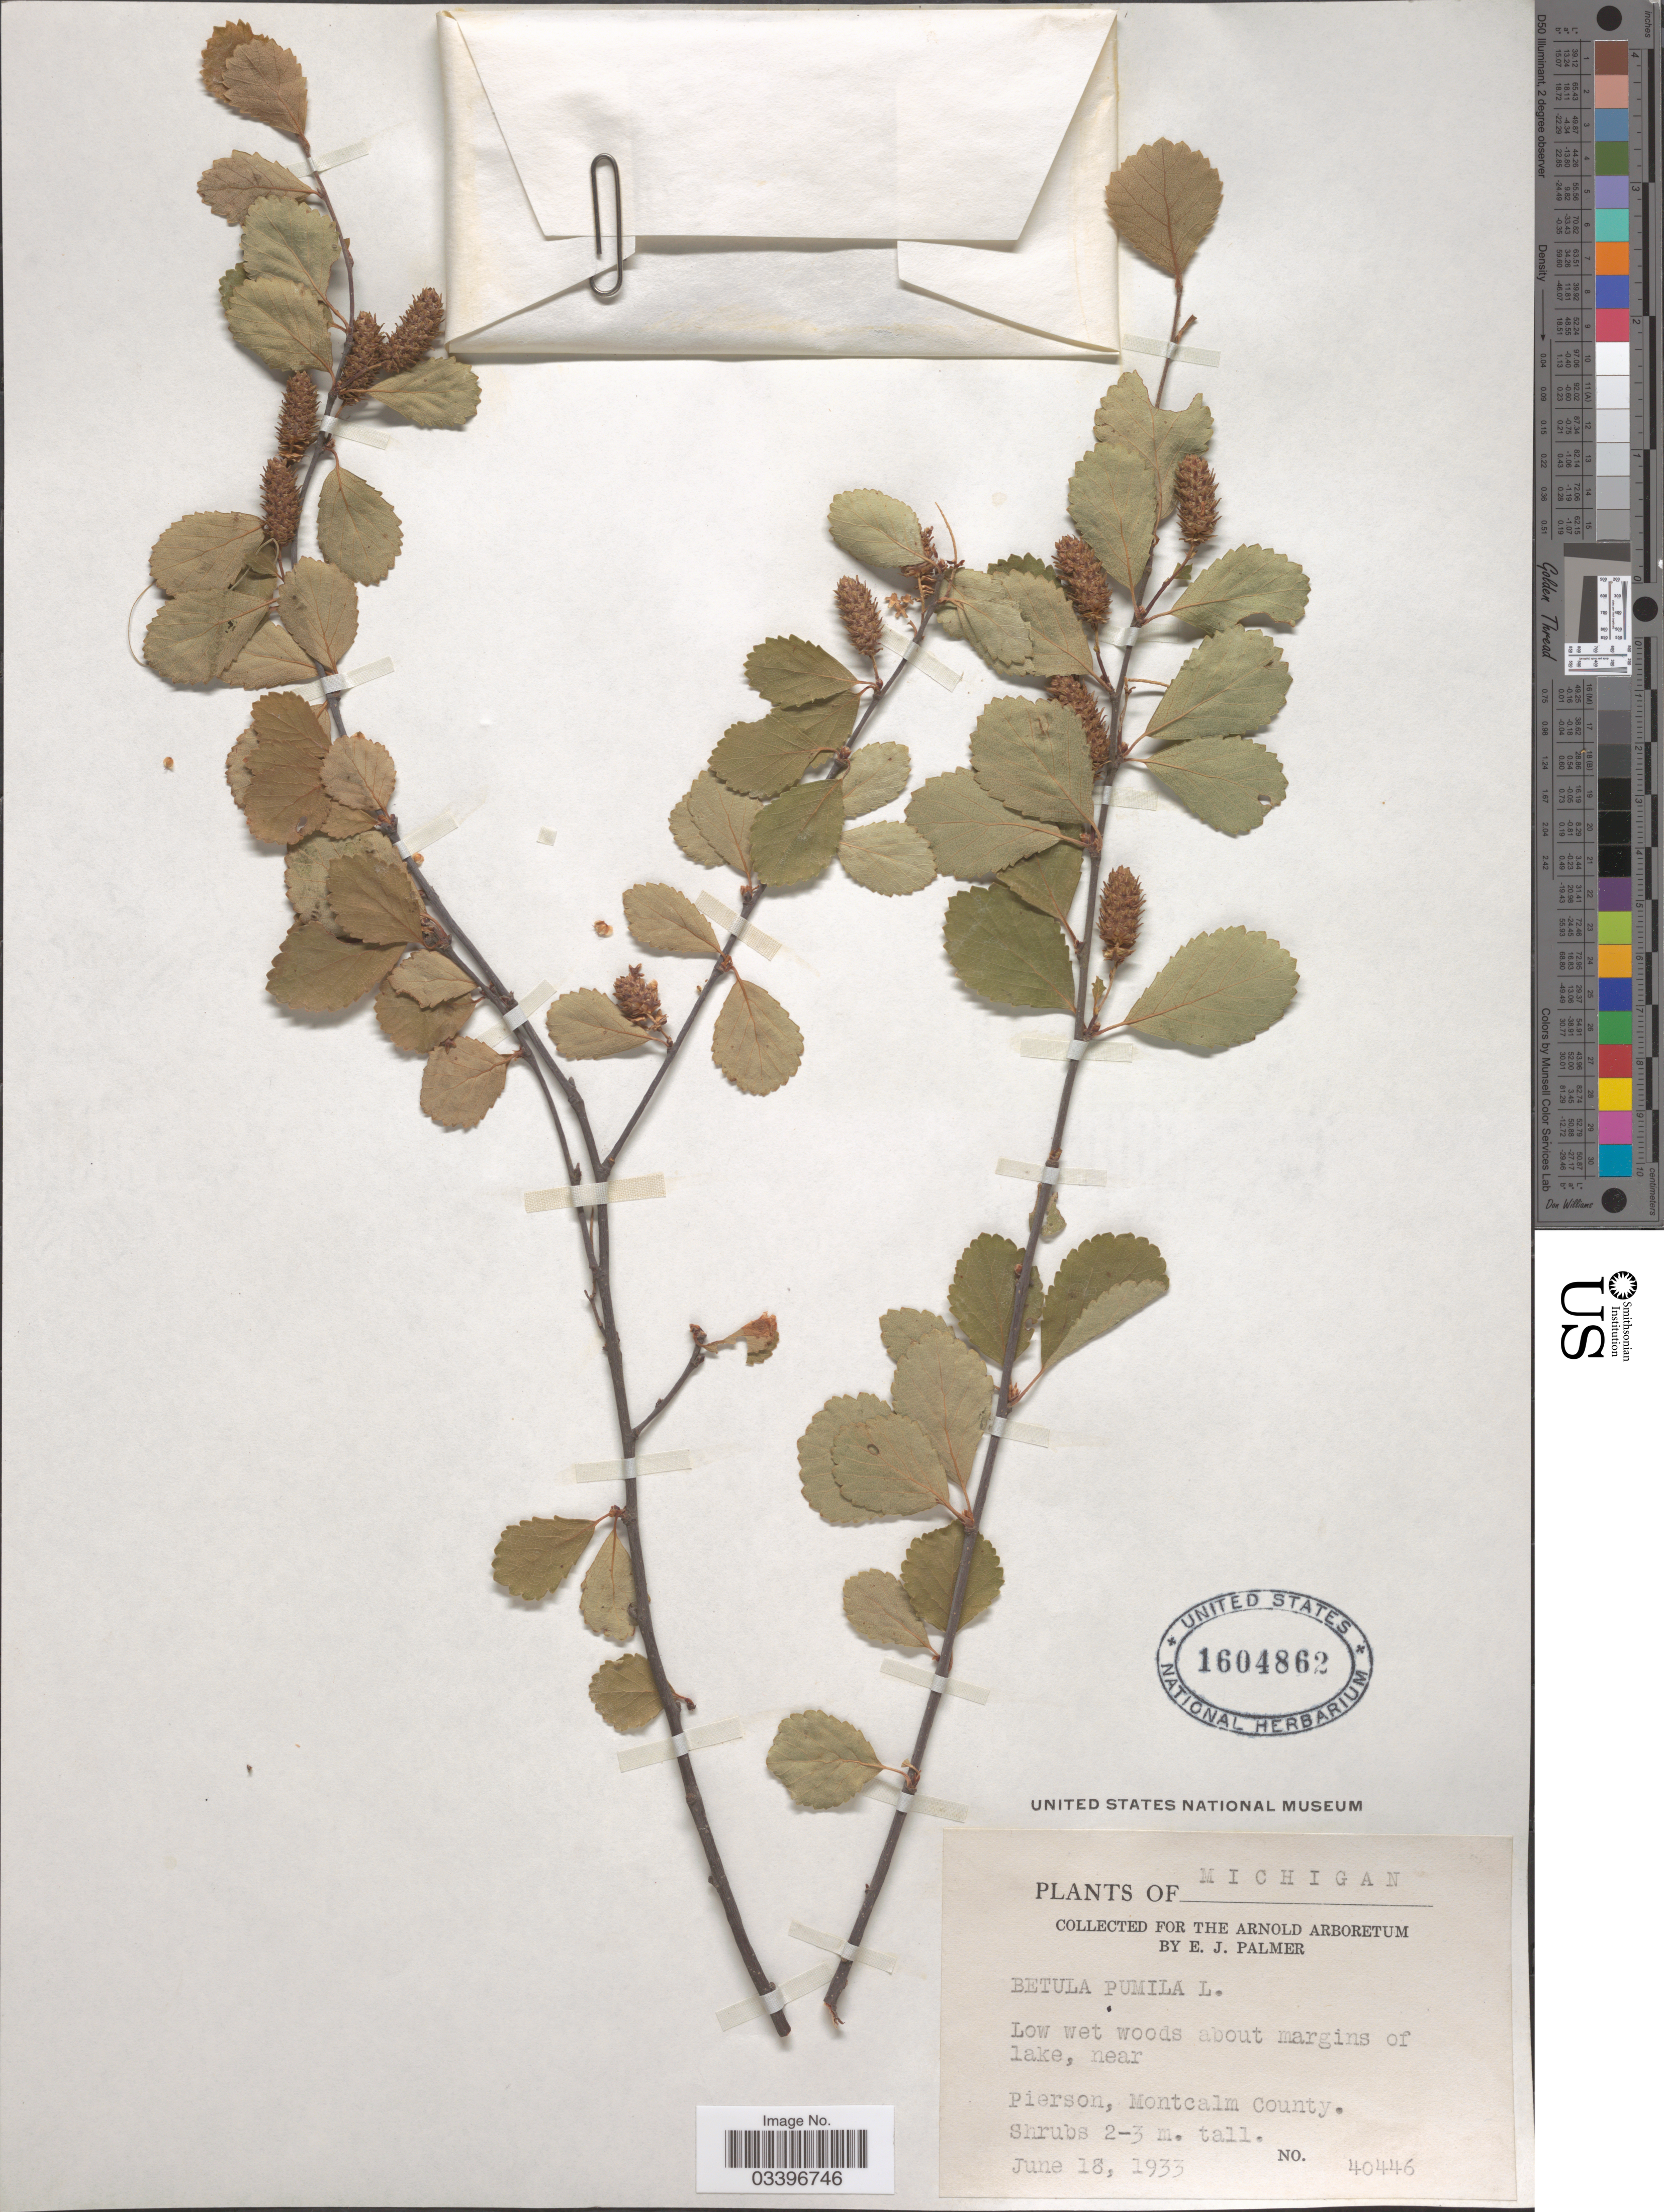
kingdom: Plantae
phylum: Tracheophyta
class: Magnoliopsida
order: Fagales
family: Betulaceae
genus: Betula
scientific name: Betula pumila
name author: L.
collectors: E. J. Palmer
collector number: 40446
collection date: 1933-06-18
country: United States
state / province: Michigan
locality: Low wet woods about margins of lake, near Pierson, Montcalm County.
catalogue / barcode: US 1604862